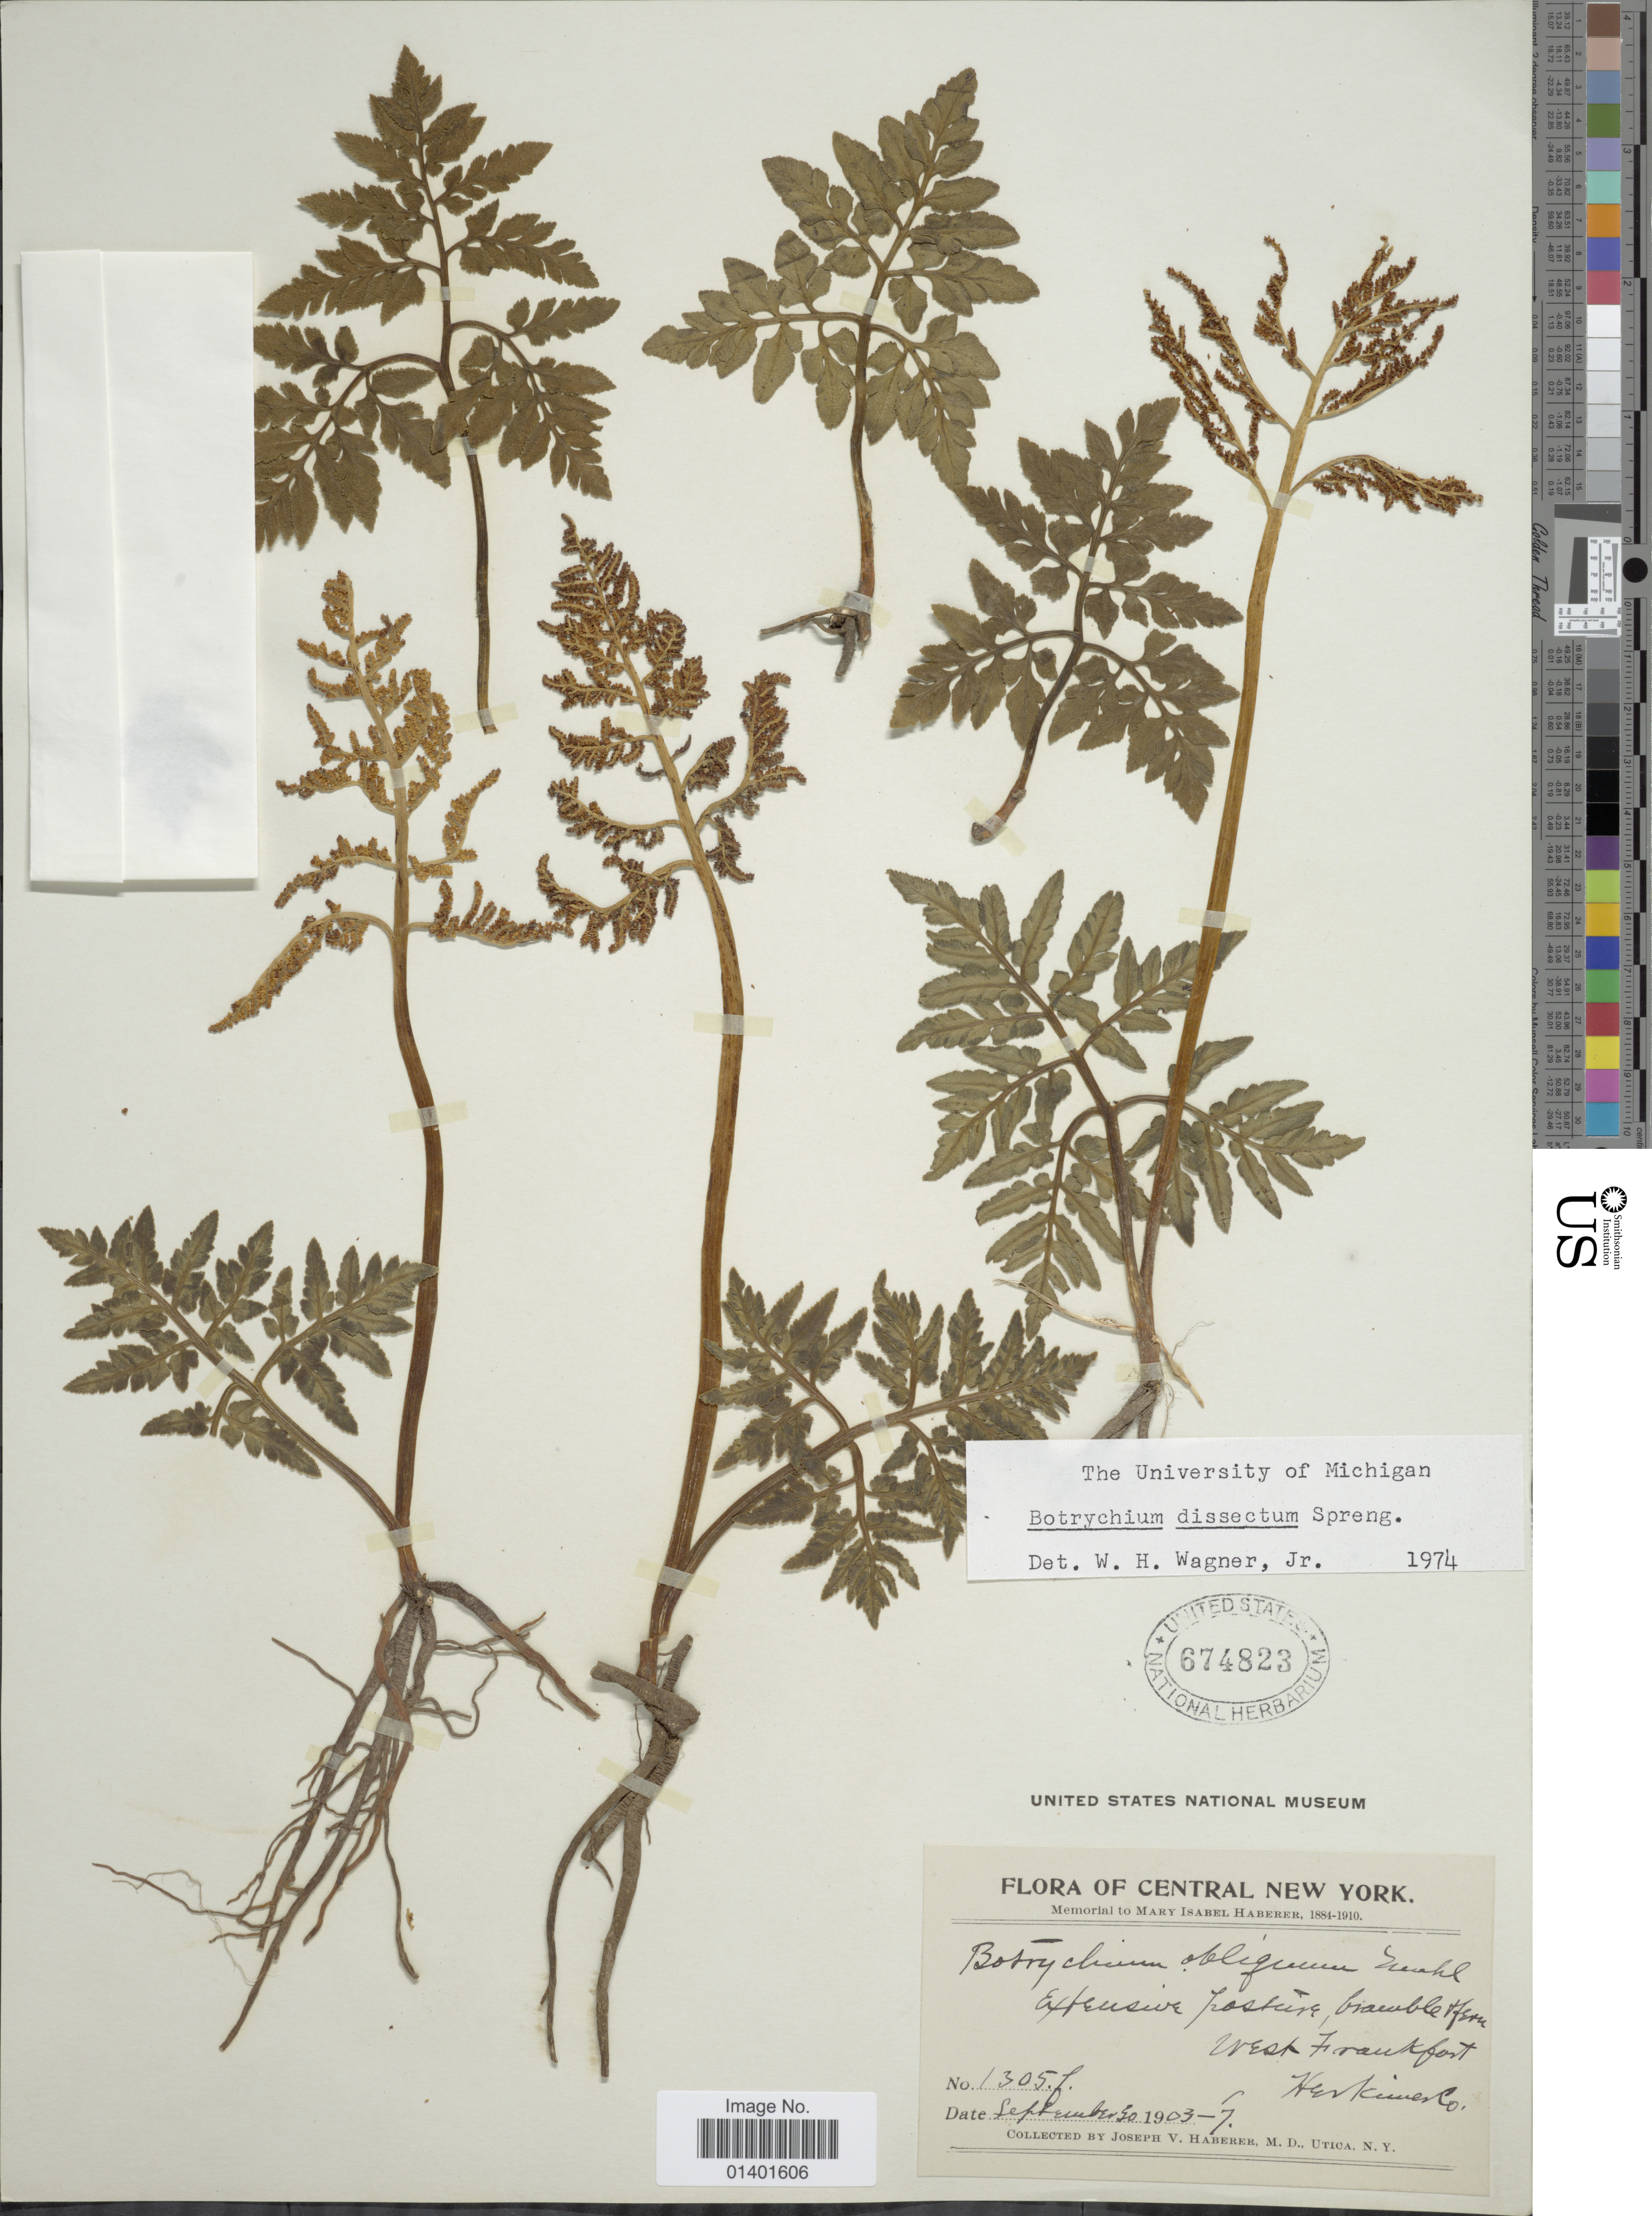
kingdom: Plantae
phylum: Tracheophyta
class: Polypodiopsida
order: Ophioglossales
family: Ophioglossaceae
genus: Botrychium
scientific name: Botrychium dissectum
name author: Spreng.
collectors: J. V. Haberer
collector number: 1305f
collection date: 1903-09-30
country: United States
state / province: New York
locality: Central New York, West Frankfort, Herkimer Co.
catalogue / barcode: US 674823